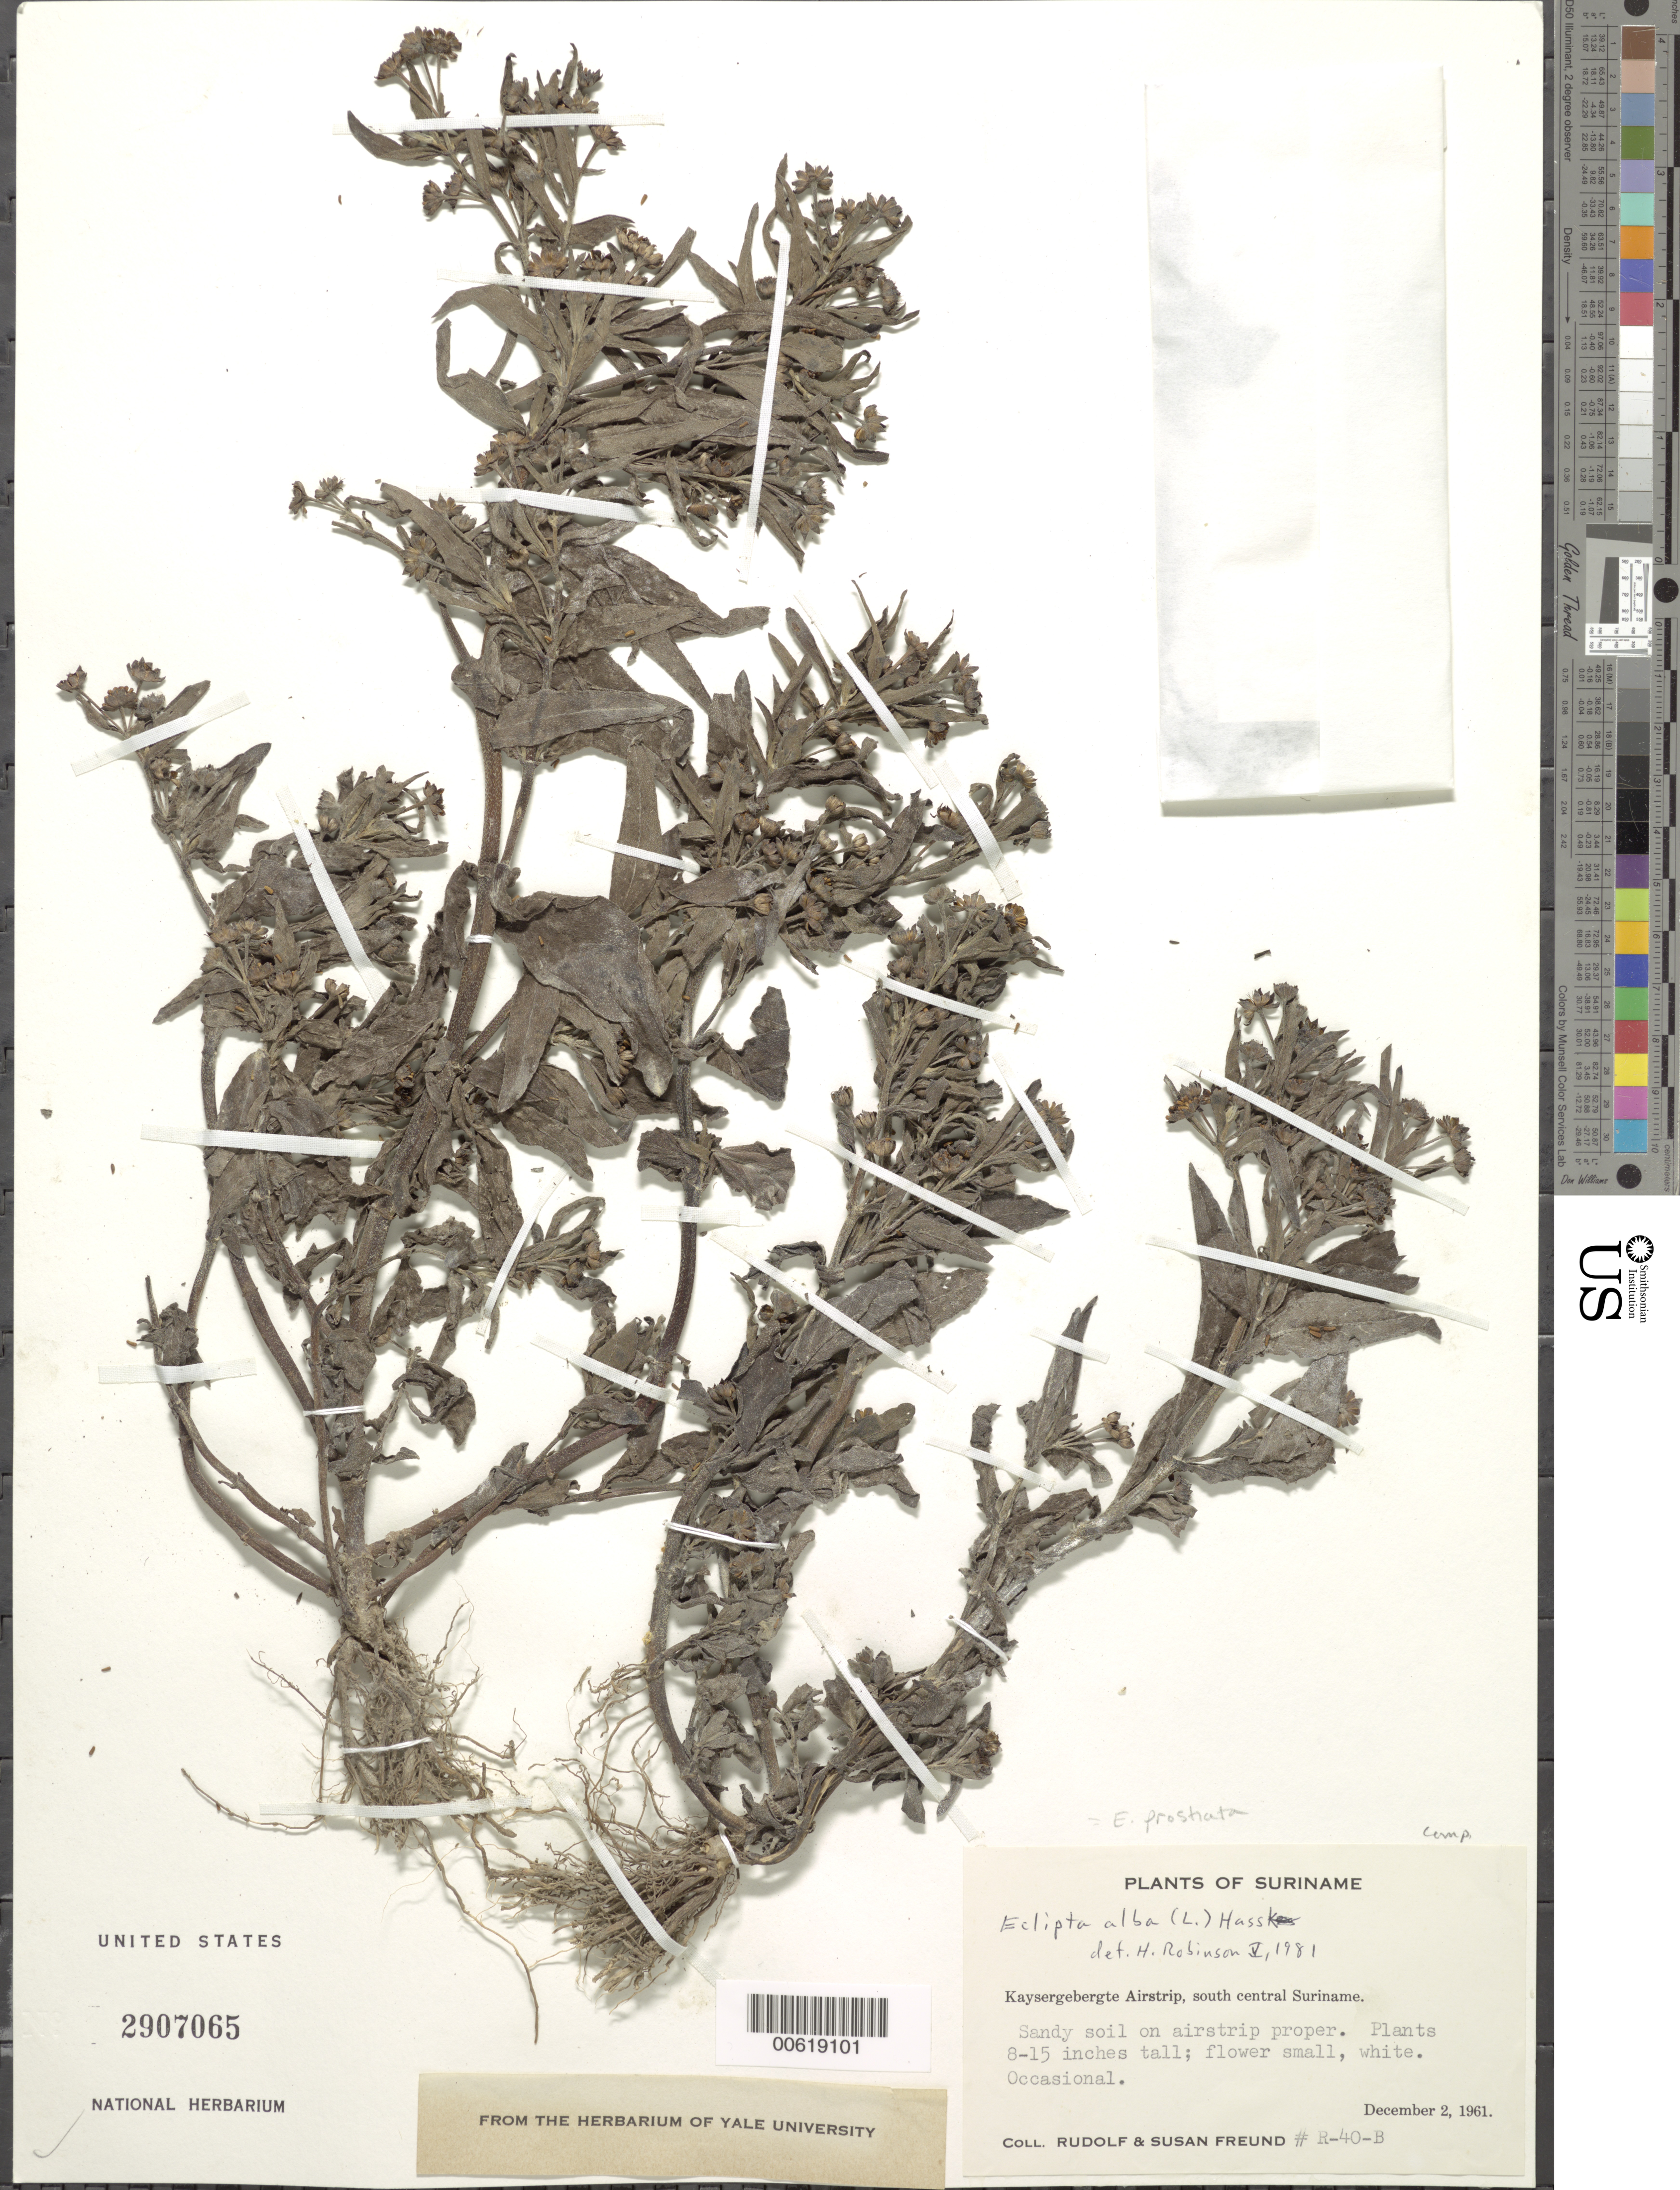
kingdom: Plantae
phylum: Tracheophyta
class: Magnoliopsida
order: Asterales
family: Asteraceae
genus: Eclipta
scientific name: Eclipta prostrata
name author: (L.) L.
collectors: R. Freund & S. Freund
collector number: R 40 B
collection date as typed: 2-Dec-61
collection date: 1961-12-02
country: Suriname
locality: Kaysergebergte Airstrip, south central Suriname, 45 km above confl. with Lucie R.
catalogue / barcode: US 2907065